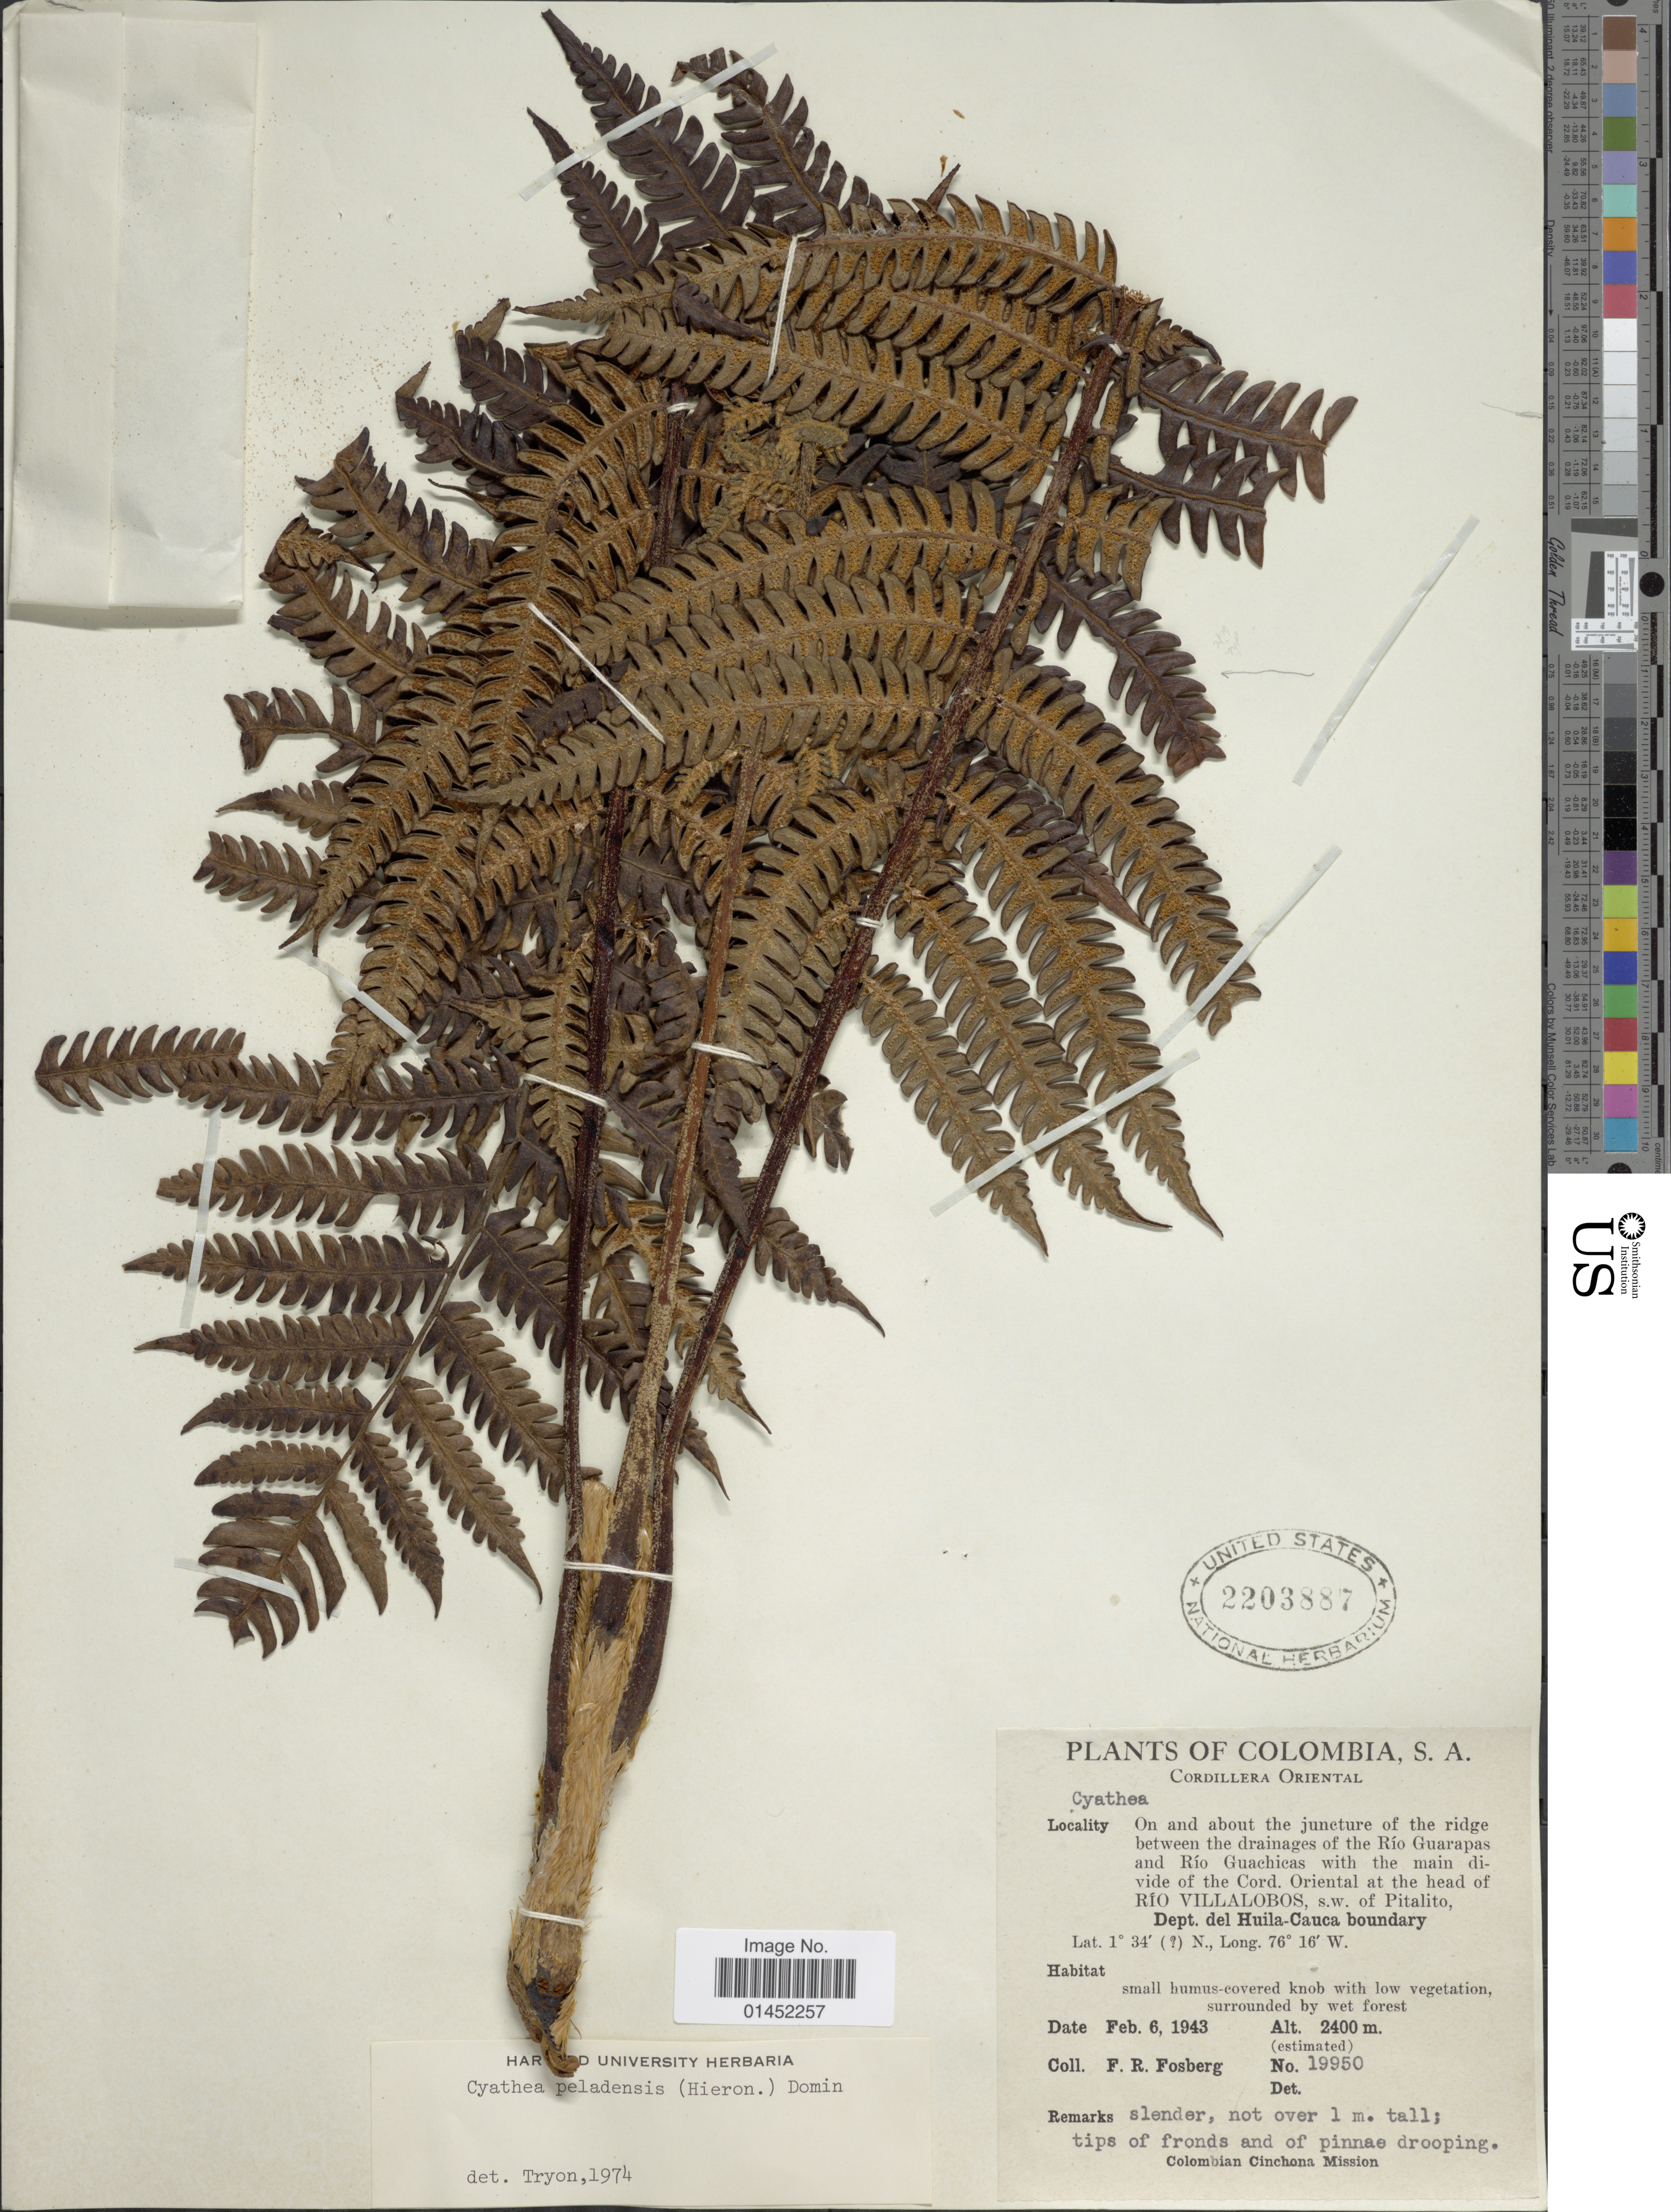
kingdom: Plantae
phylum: Tracheophyta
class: Polypodiopsida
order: Cyatheales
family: Cyatheaceae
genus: Cyathea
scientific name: Cyathea peladensis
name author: (Hieron.) Domin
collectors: F. R. Fosberg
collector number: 19950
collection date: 1943-02-06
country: Colombia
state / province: Huila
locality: On and about the juncture of the ridge between the drainage of the Río Guarapas and Río Guachicas with the main divide of the Cord. Oriental at the head of Río Villalobos, s.w. of Pitalito,Dept. Huila-Cauca boundary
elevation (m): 2400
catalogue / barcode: US 2203887